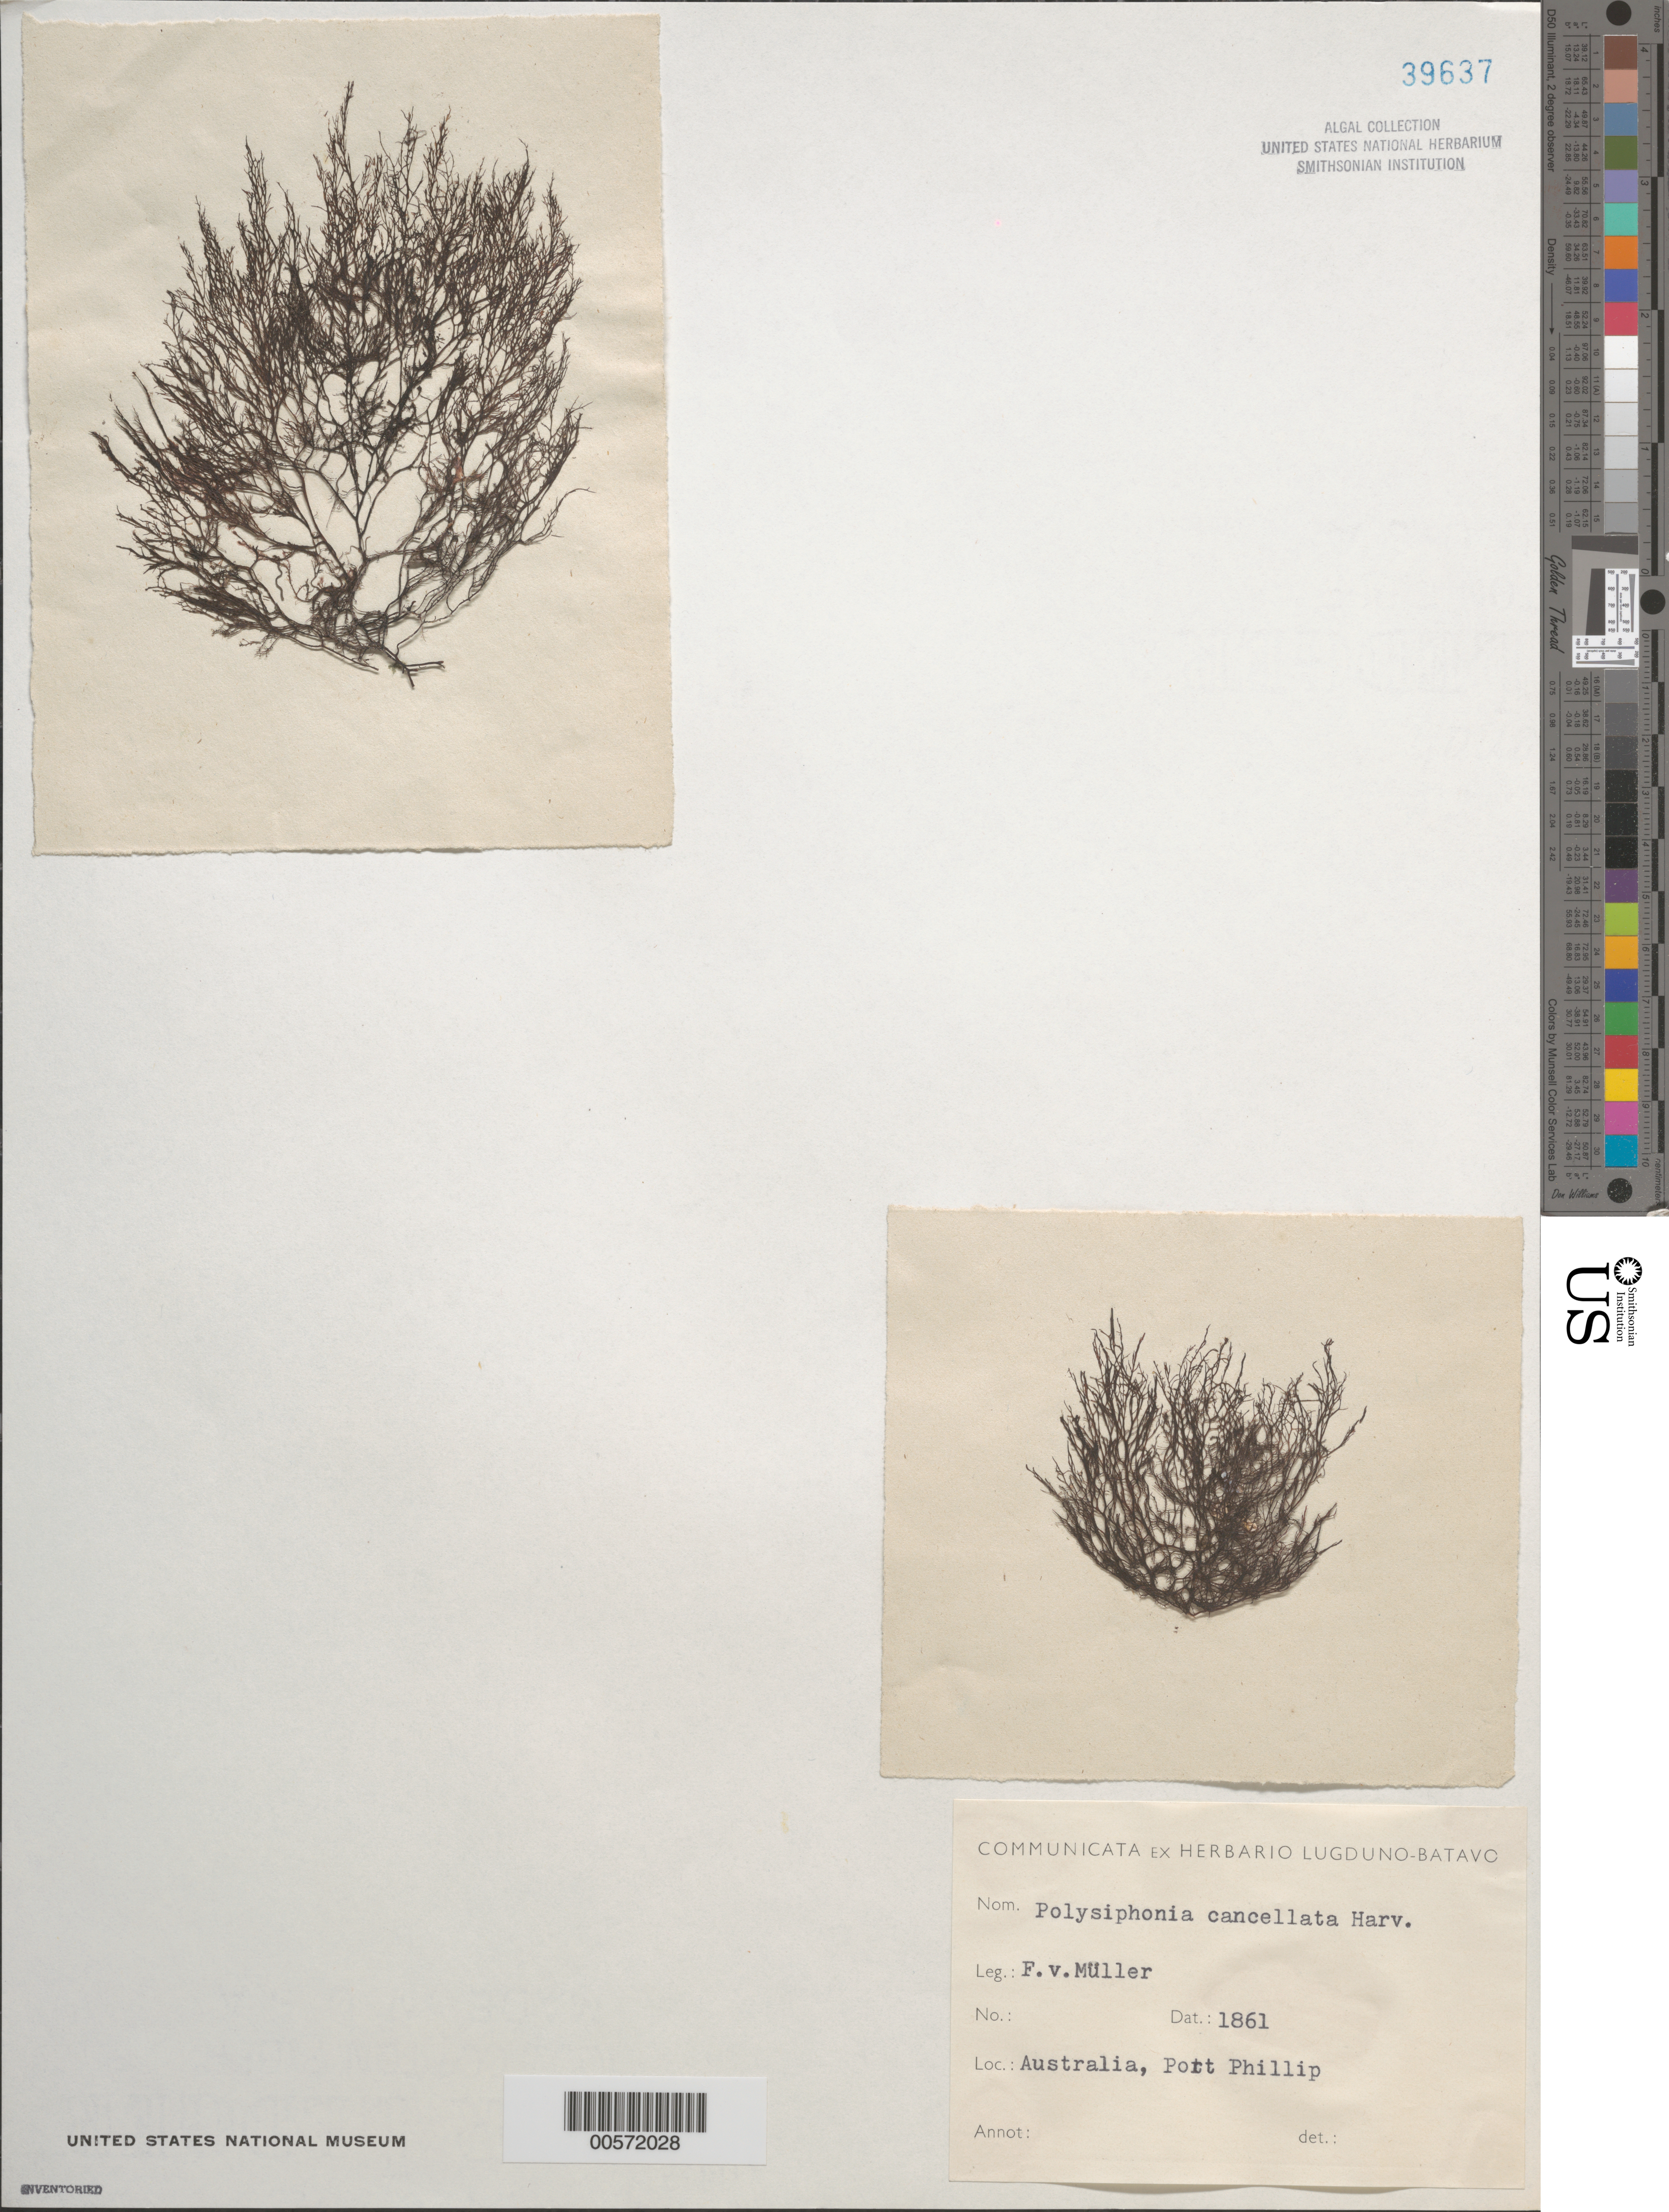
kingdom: Plantae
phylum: Rhodophyta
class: Florideophyceae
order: Ceramiales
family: Rhodomelaceae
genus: Polysiphonia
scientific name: Polysiphonia cancellata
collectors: F. Mueller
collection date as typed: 1861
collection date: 1861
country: Australia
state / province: Victoria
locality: Port phillip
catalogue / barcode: US 39637